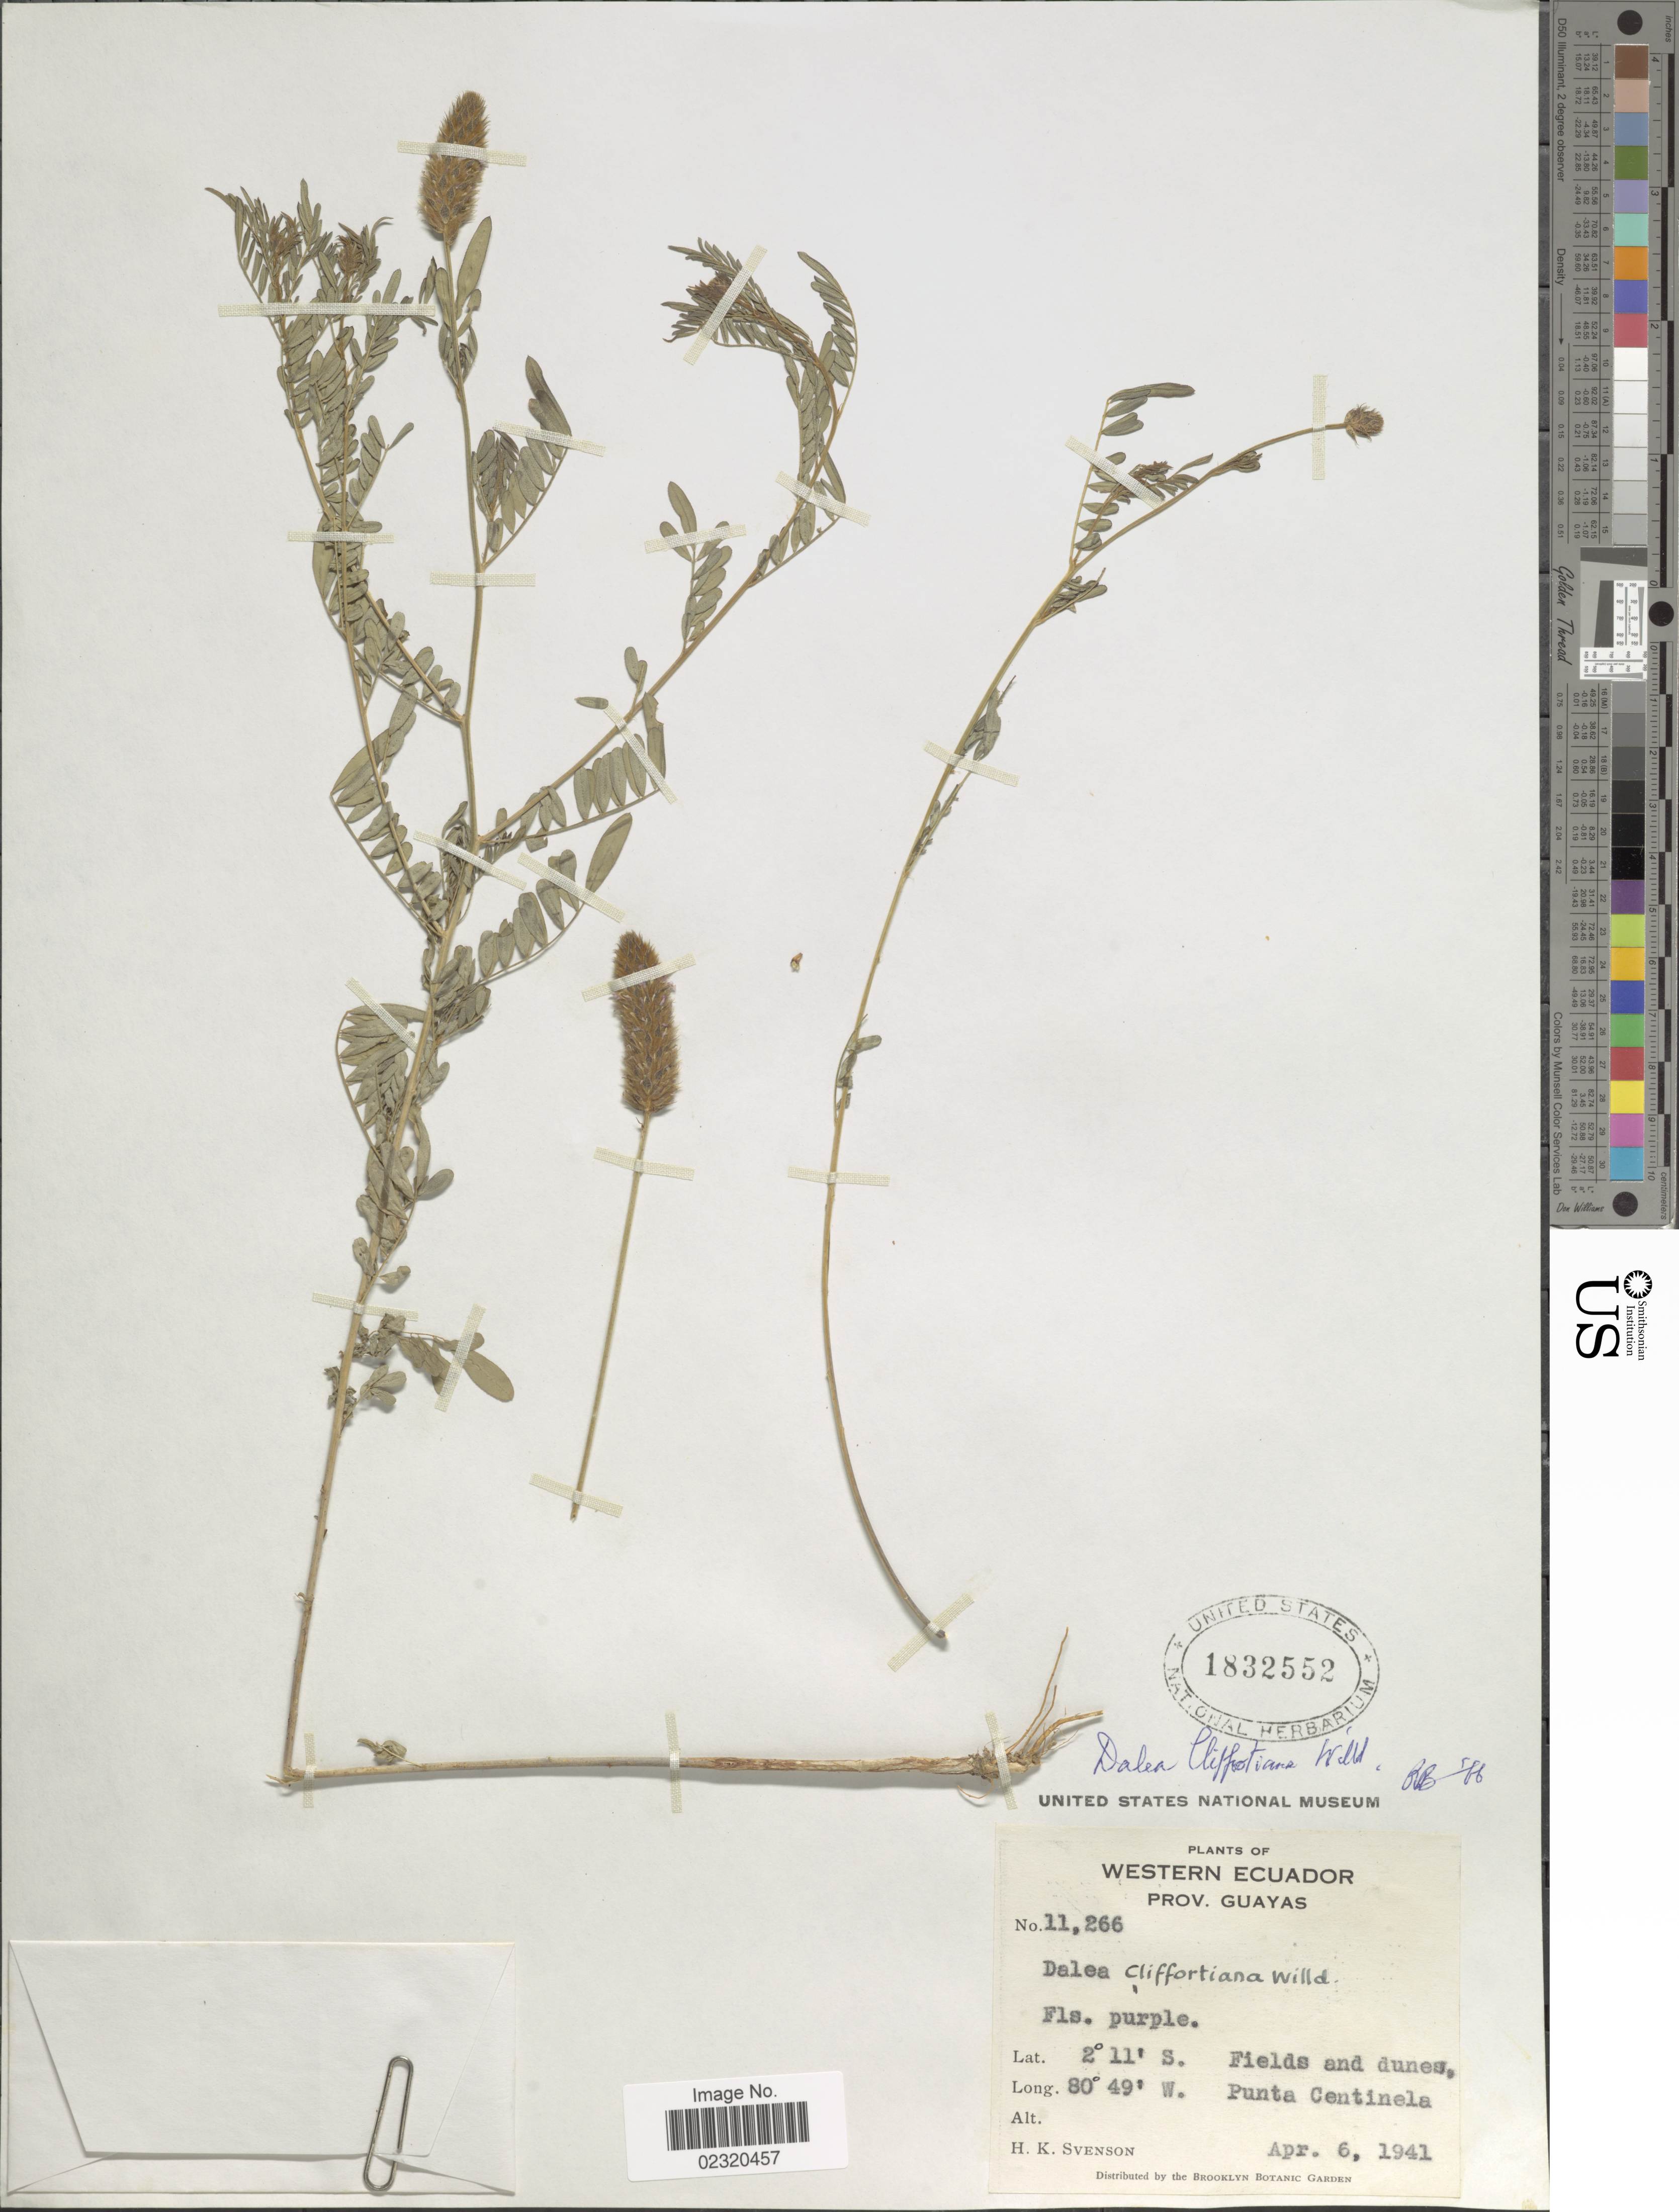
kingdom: Plantae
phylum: Tracheophyta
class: Magnoliopsida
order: Fabales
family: Fabaceae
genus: Dalea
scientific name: Dalea cliffortiana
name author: Willd.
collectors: H. K. Svenson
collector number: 11266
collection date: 1941-04-06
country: Ecuador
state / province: Guayas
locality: Western Ecuador, Punta Centinela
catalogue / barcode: US 1832552